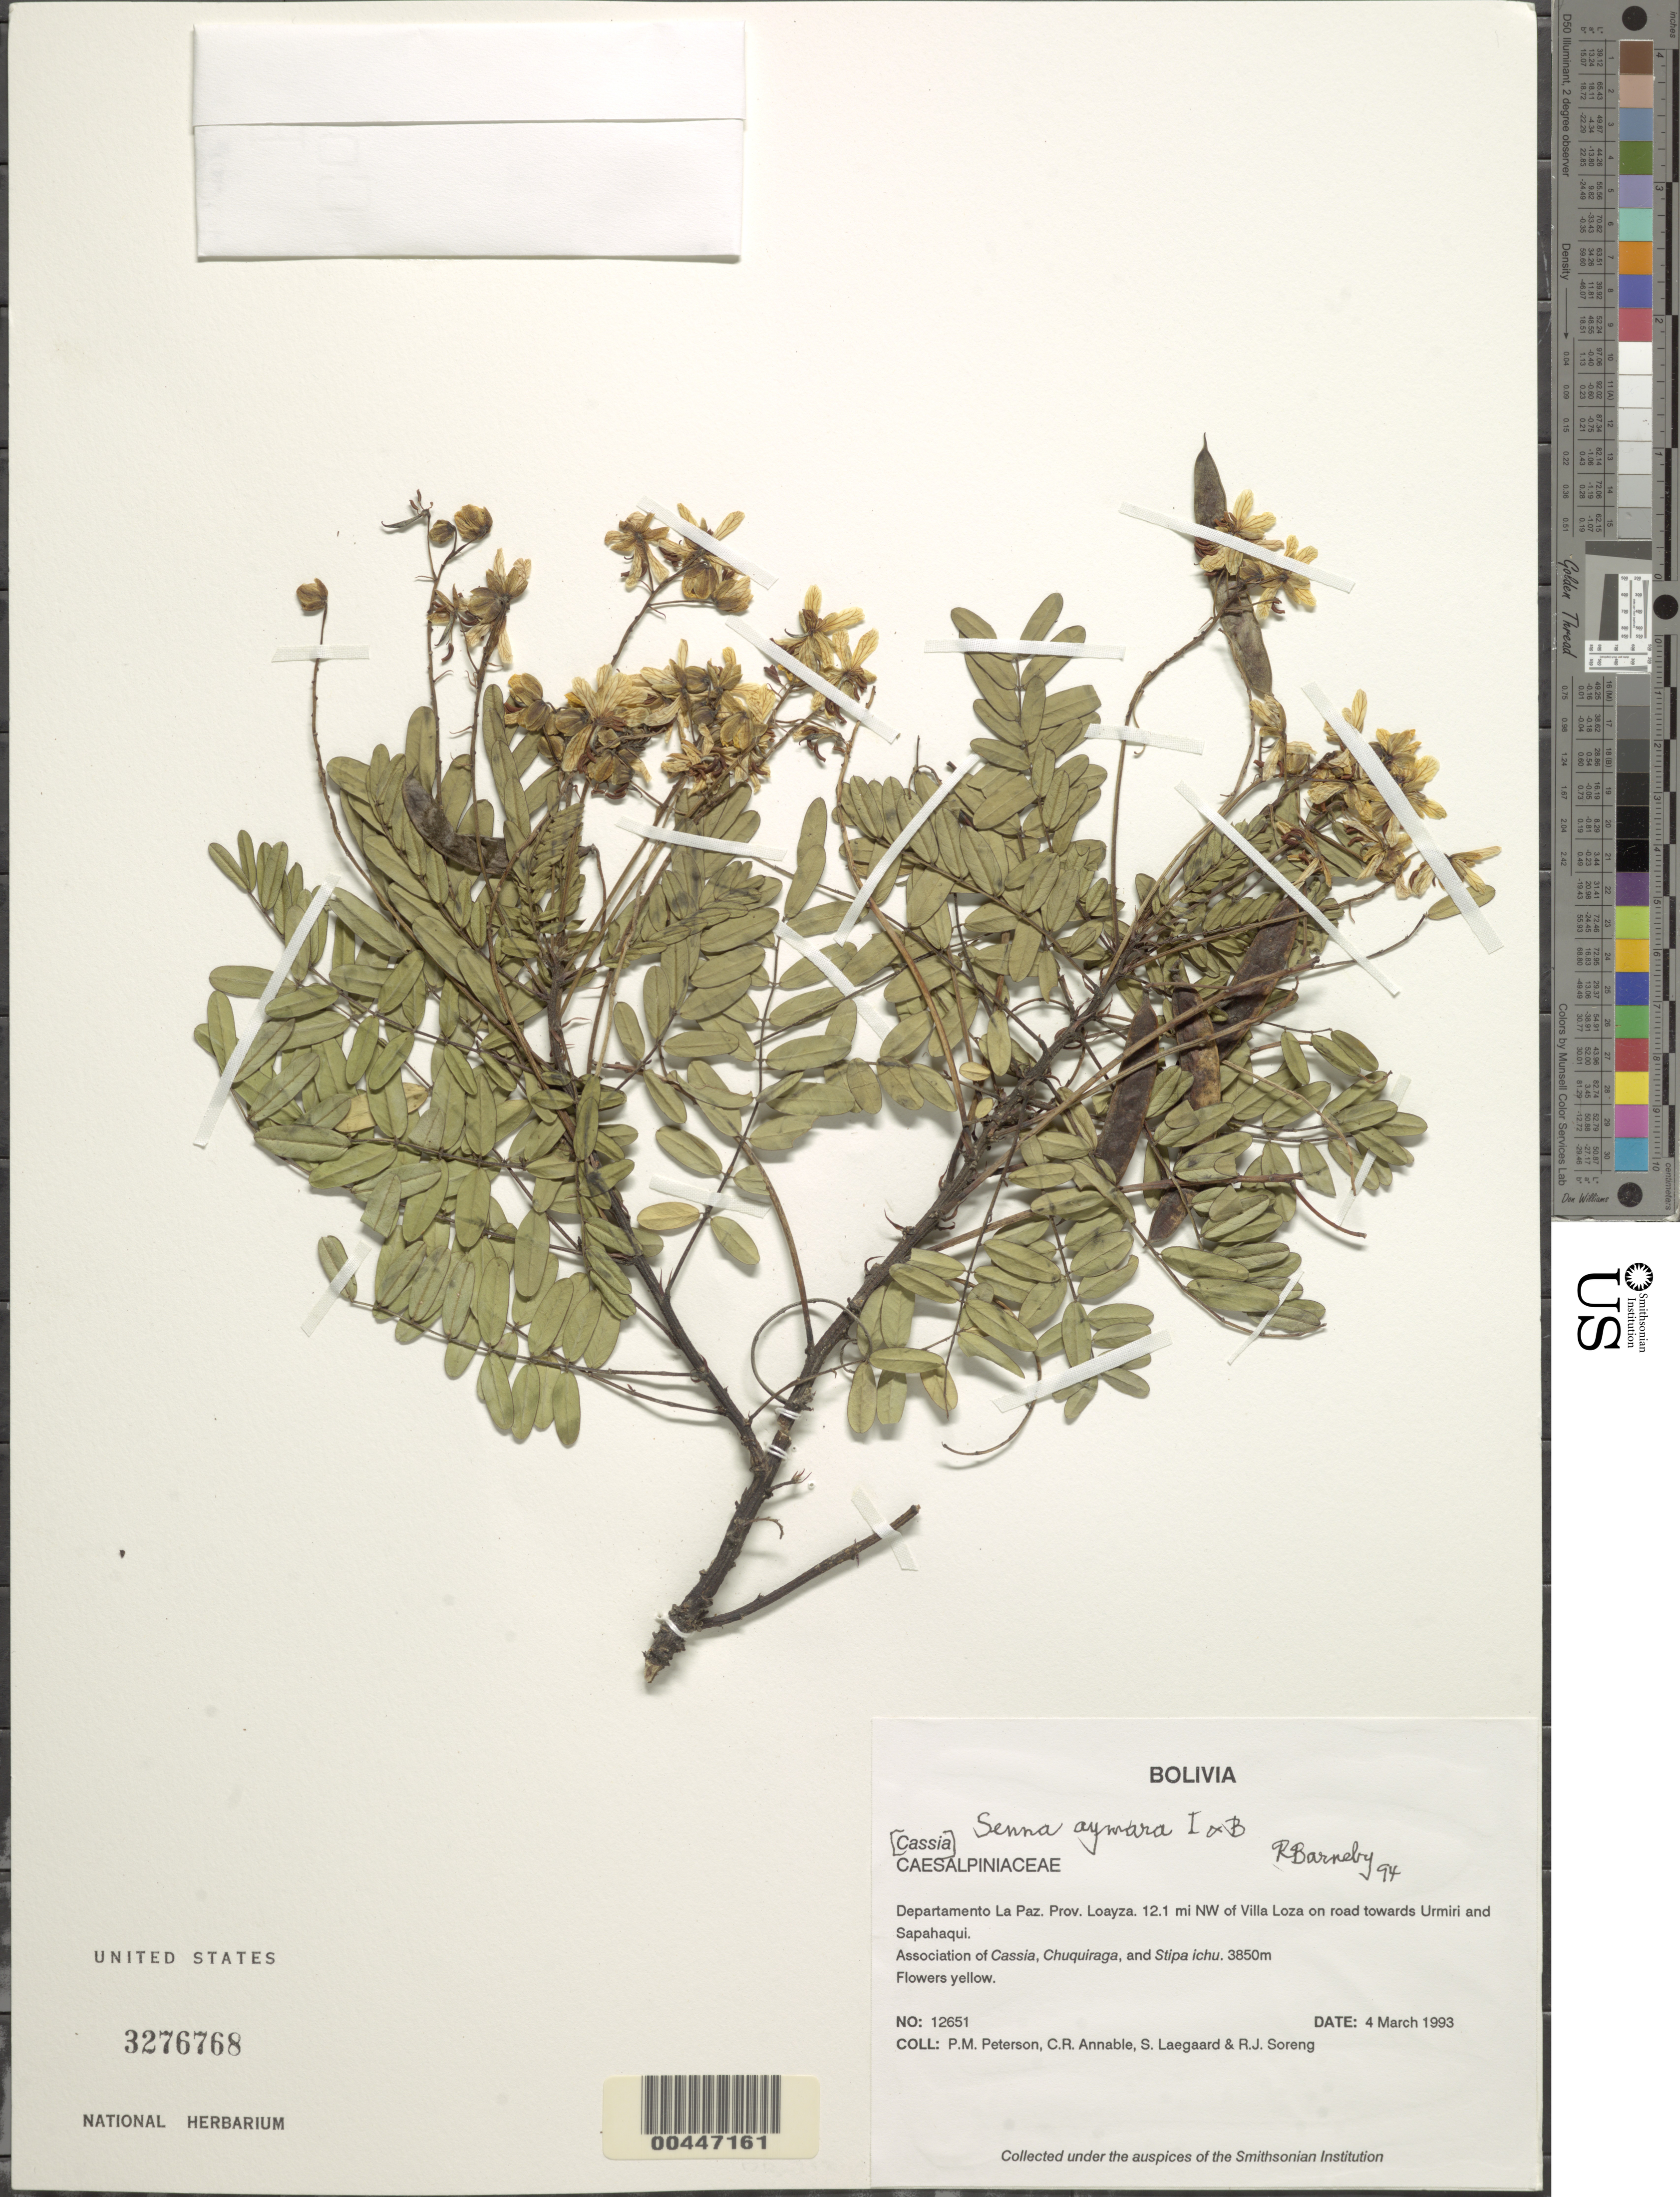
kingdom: Plantae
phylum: Tracheophyta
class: Magnoliopsida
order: Fabales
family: Fabaceae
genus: Senna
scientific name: Senna aymara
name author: H.S. Irwin & Barneby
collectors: P. M. Peterson, C. R. Annable, S. Lægaard & R. J. Soreng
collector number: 12651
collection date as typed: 04 Mar 1993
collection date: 1993-03-04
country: Bolivia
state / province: La Paz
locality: Layza, NW of Villa Loza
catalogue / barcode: US 3276768